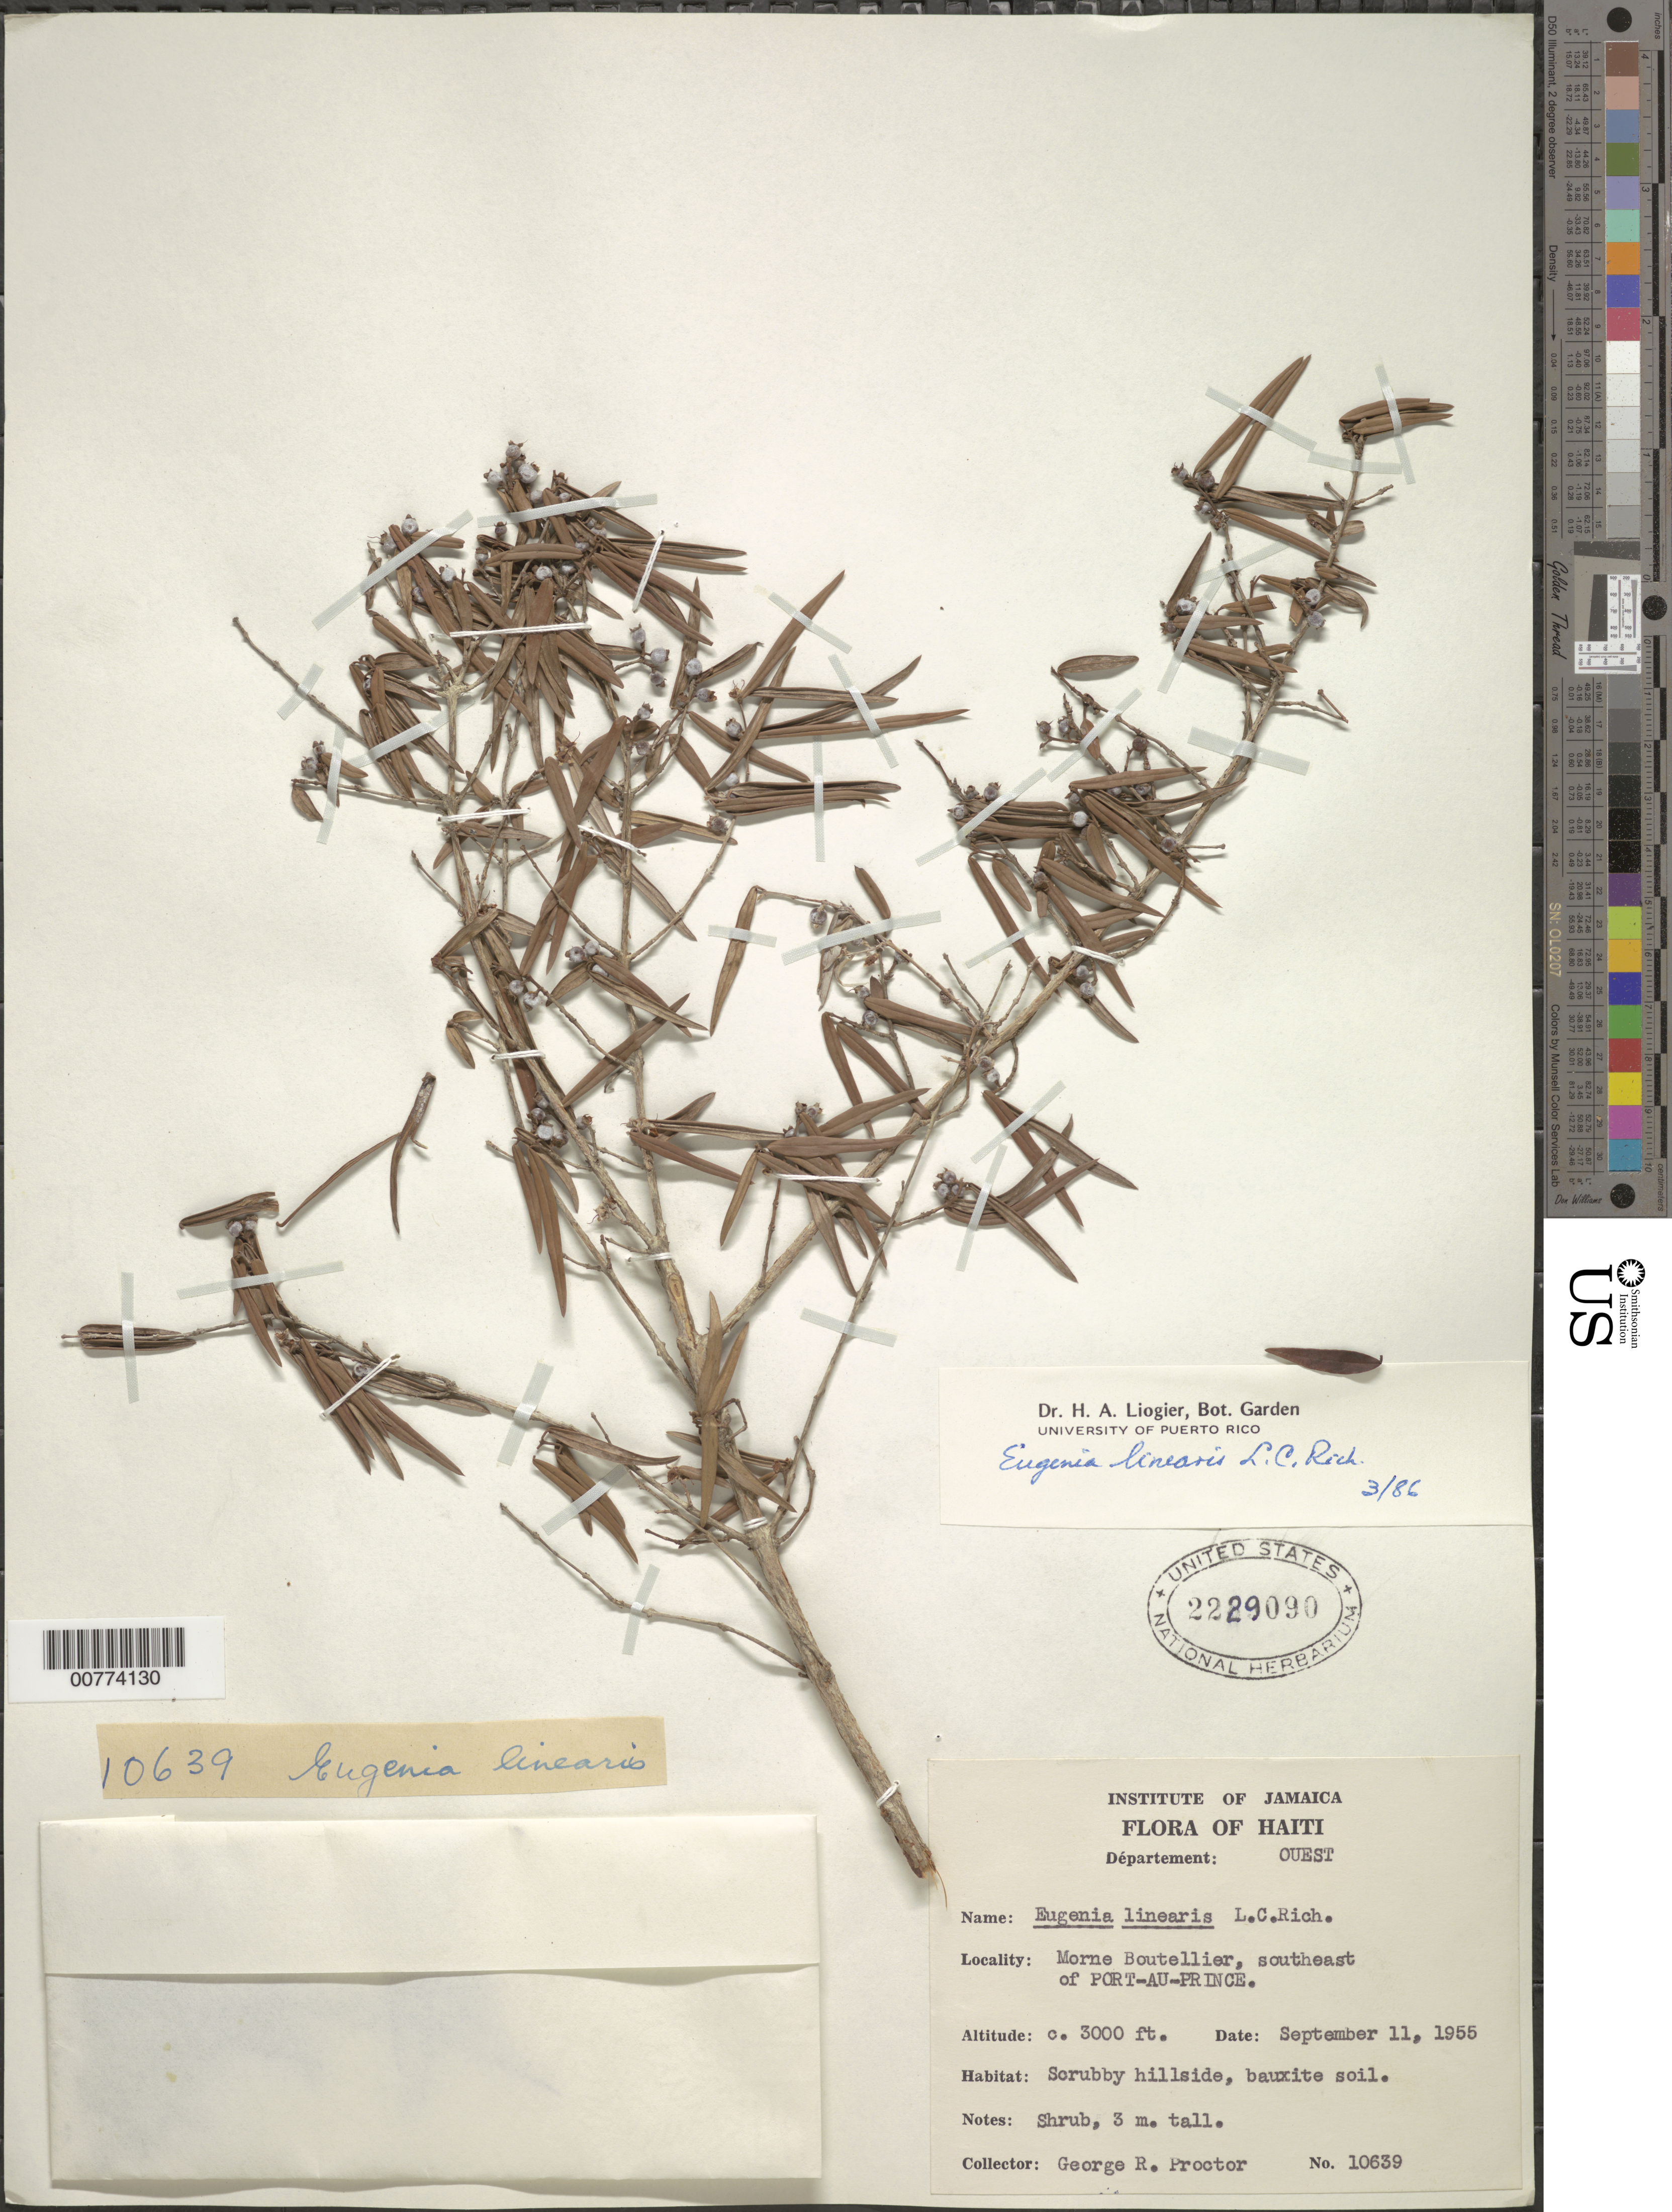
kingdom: Plantae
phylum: Tracheophyta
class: Magnoliopsida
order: Myrtales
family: Myrtaceae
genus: Eugenia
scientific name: Eugenia linearis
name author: Rich. ex O. Berg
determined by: Liogier, Alain H.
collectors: G. R. Proctor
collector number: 10639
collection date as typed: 11 Sep 1955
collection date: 1955-09-11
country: Haiti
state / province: Ouest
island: Hispaniola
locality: Southeast of Port-Au-Prince, Morne Boutellier.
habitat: Scrubby hillside, bauxite soil.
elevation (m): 914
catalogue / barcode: US 2229090